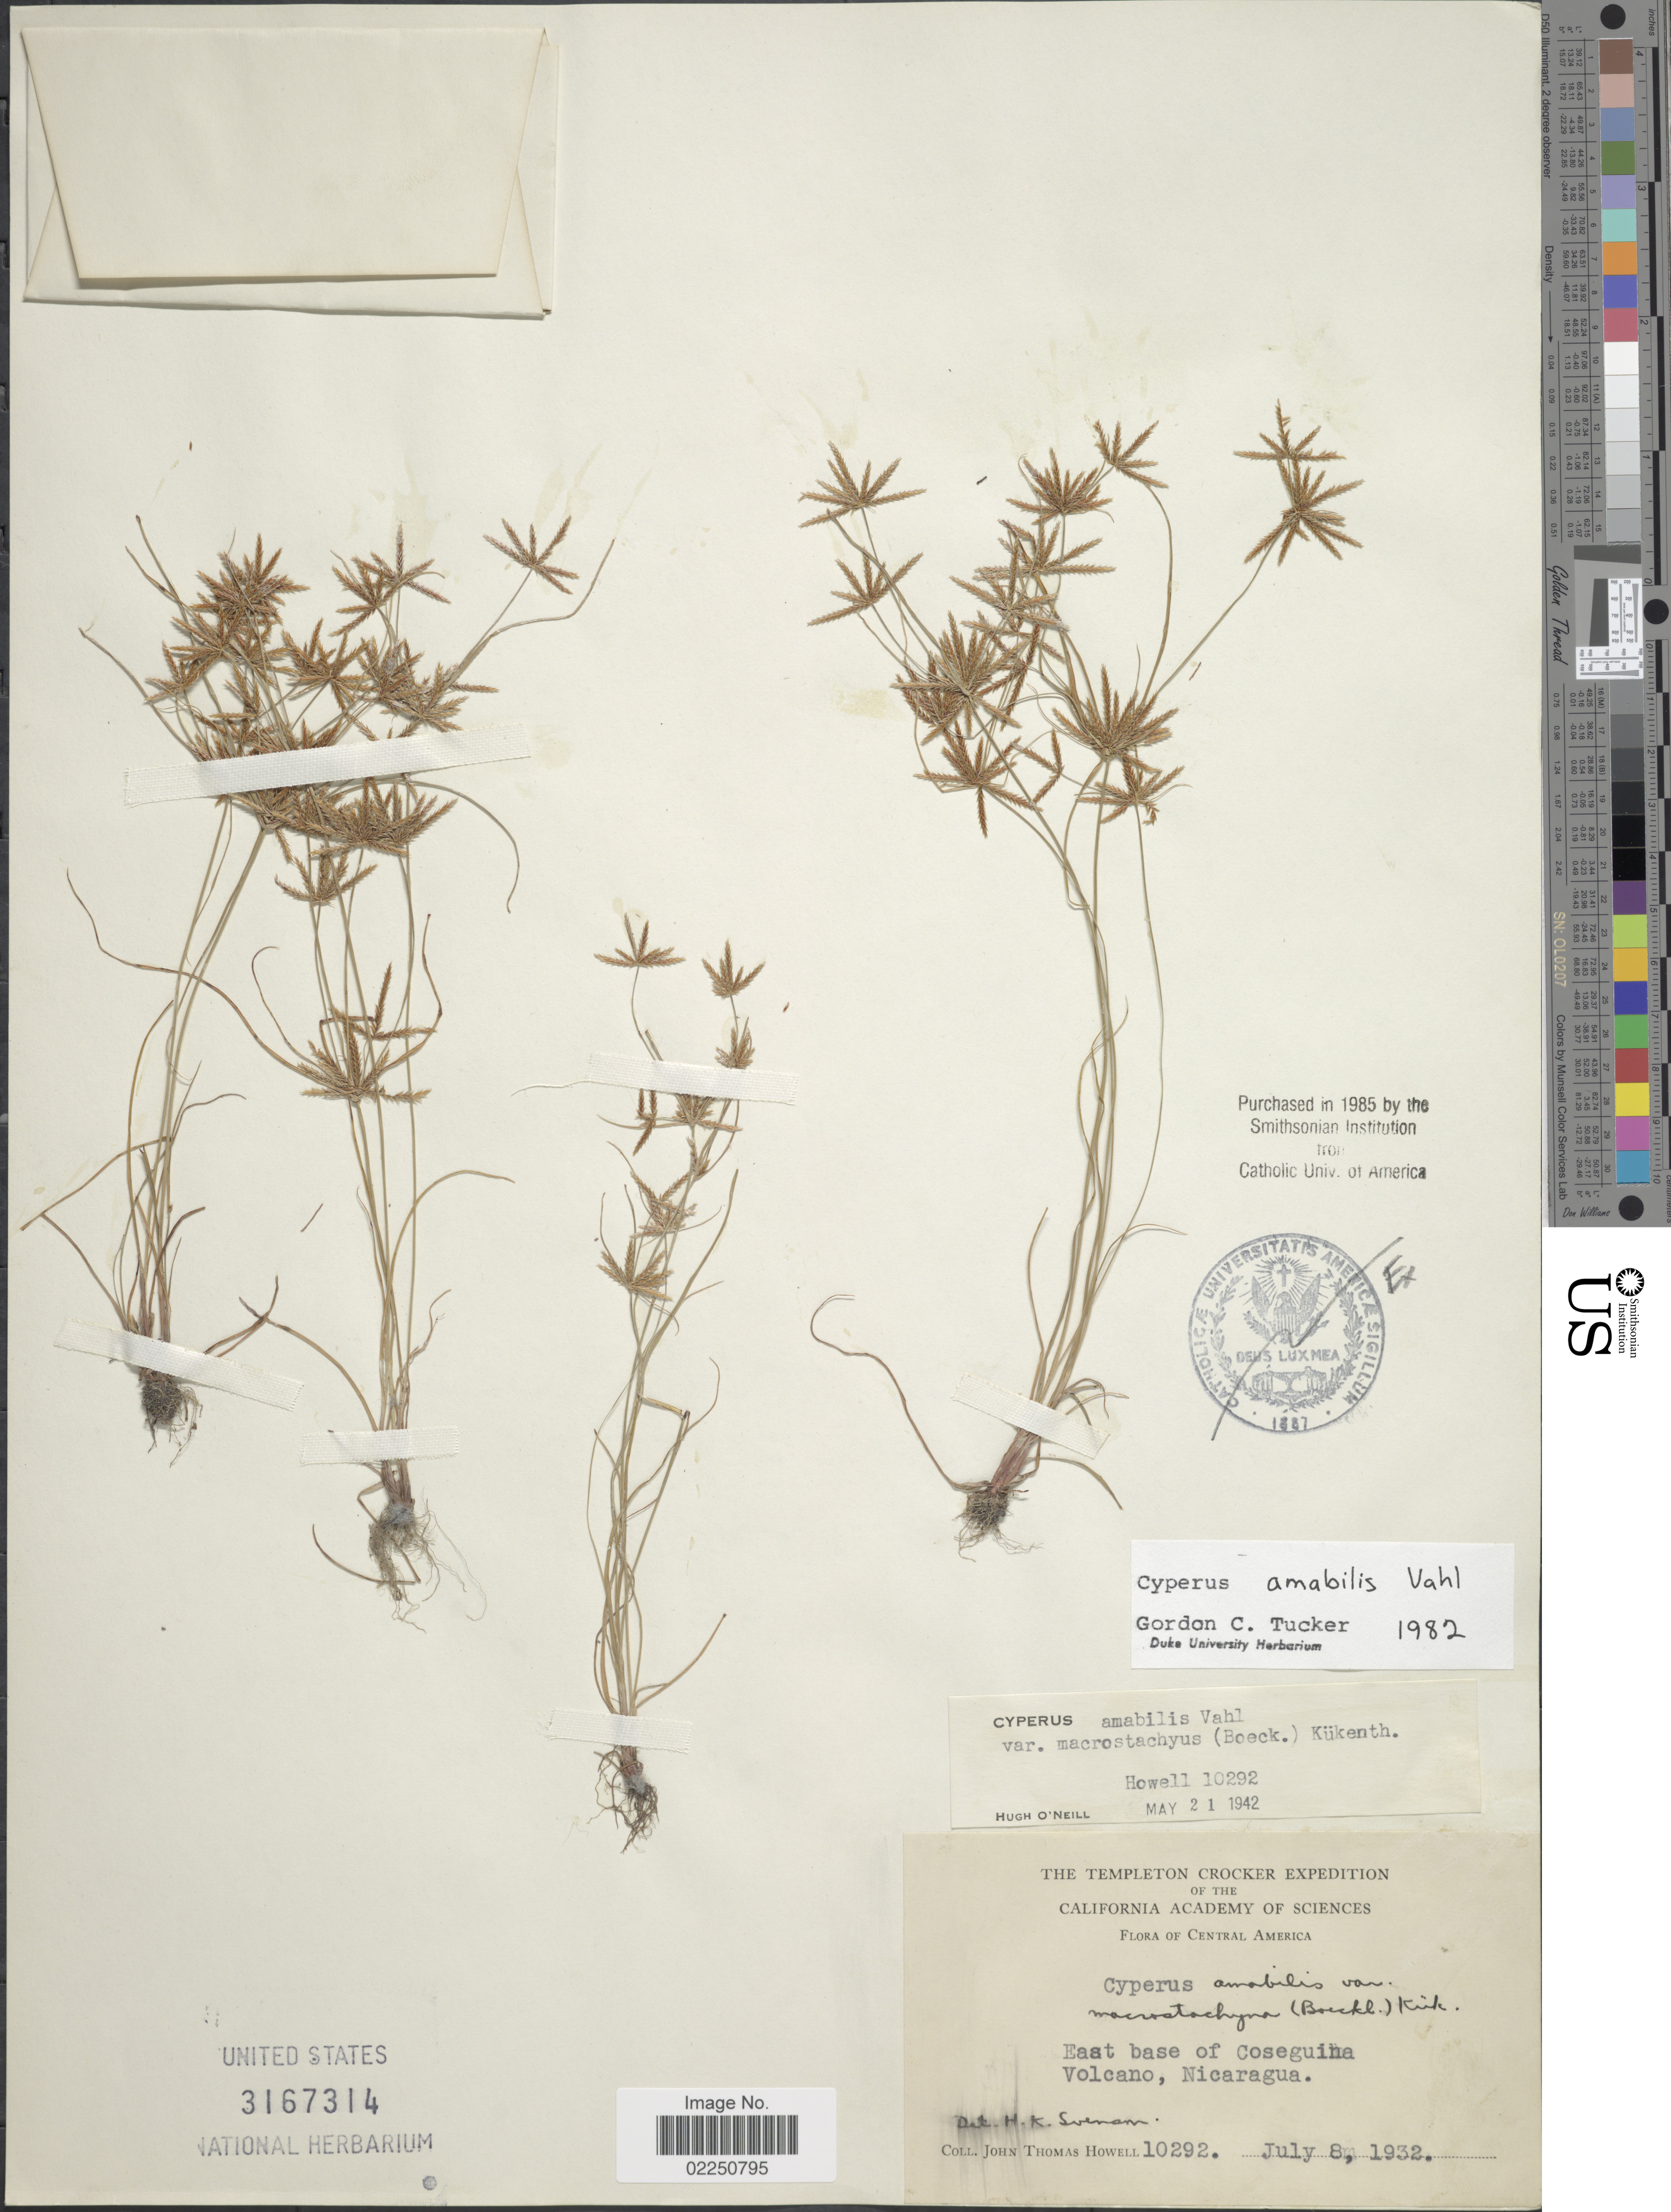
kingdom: Plantae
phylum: Tracheophyta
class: Liliopsida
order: Poales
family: Cyperaceae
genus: Cyperus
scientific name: Cyperus amabilis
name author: Vahl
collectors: J. T. Howell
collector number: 10292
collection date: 1932-07-08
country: Nicaragua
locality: Central America. East base of Coseguina Volcano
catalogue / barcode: US 3167314